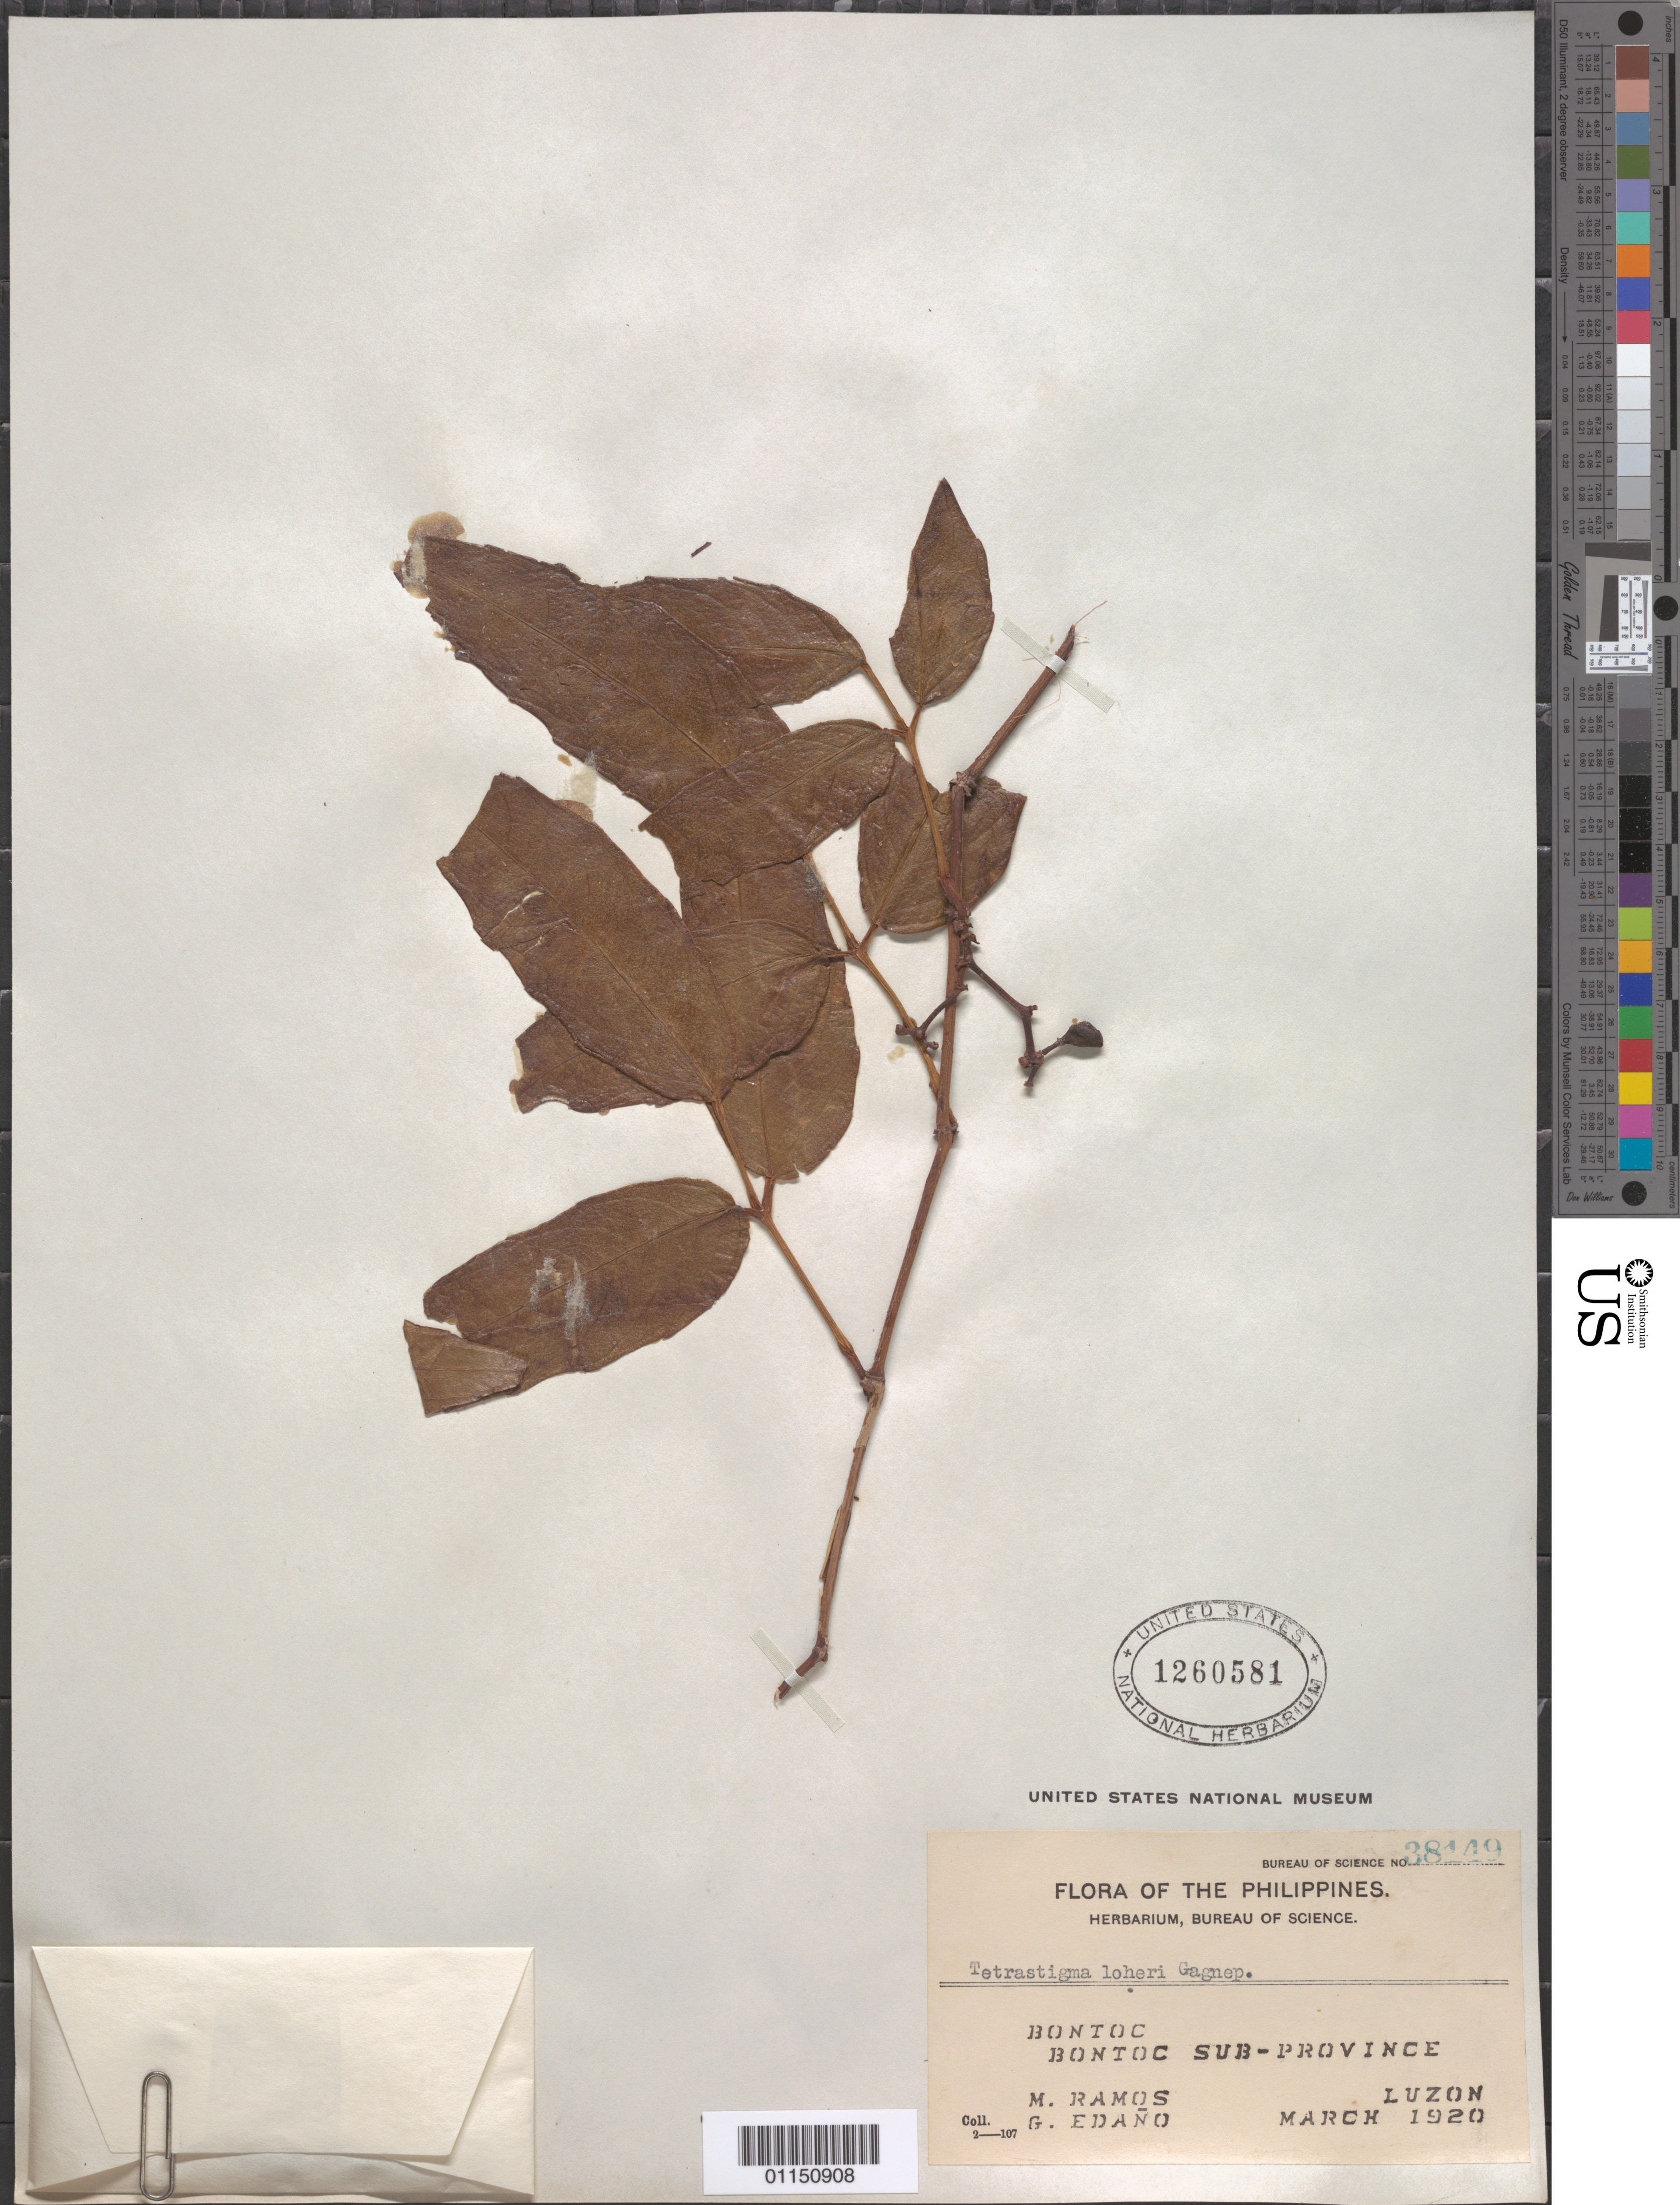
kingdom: Plantae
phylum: Tracheophyta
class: Magnoliopsida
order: Vitales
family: Vitaceae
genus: Tetrastigma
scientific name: Tetrastigma loheri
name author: Gagnep.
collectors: M. Ramos & G. Edaño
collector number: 38149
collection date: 1920-03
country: Philippines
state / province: Cordillera (Administrative Region)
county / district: Mountain province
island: Luzon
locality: Luzon.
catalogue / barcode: US 1260581